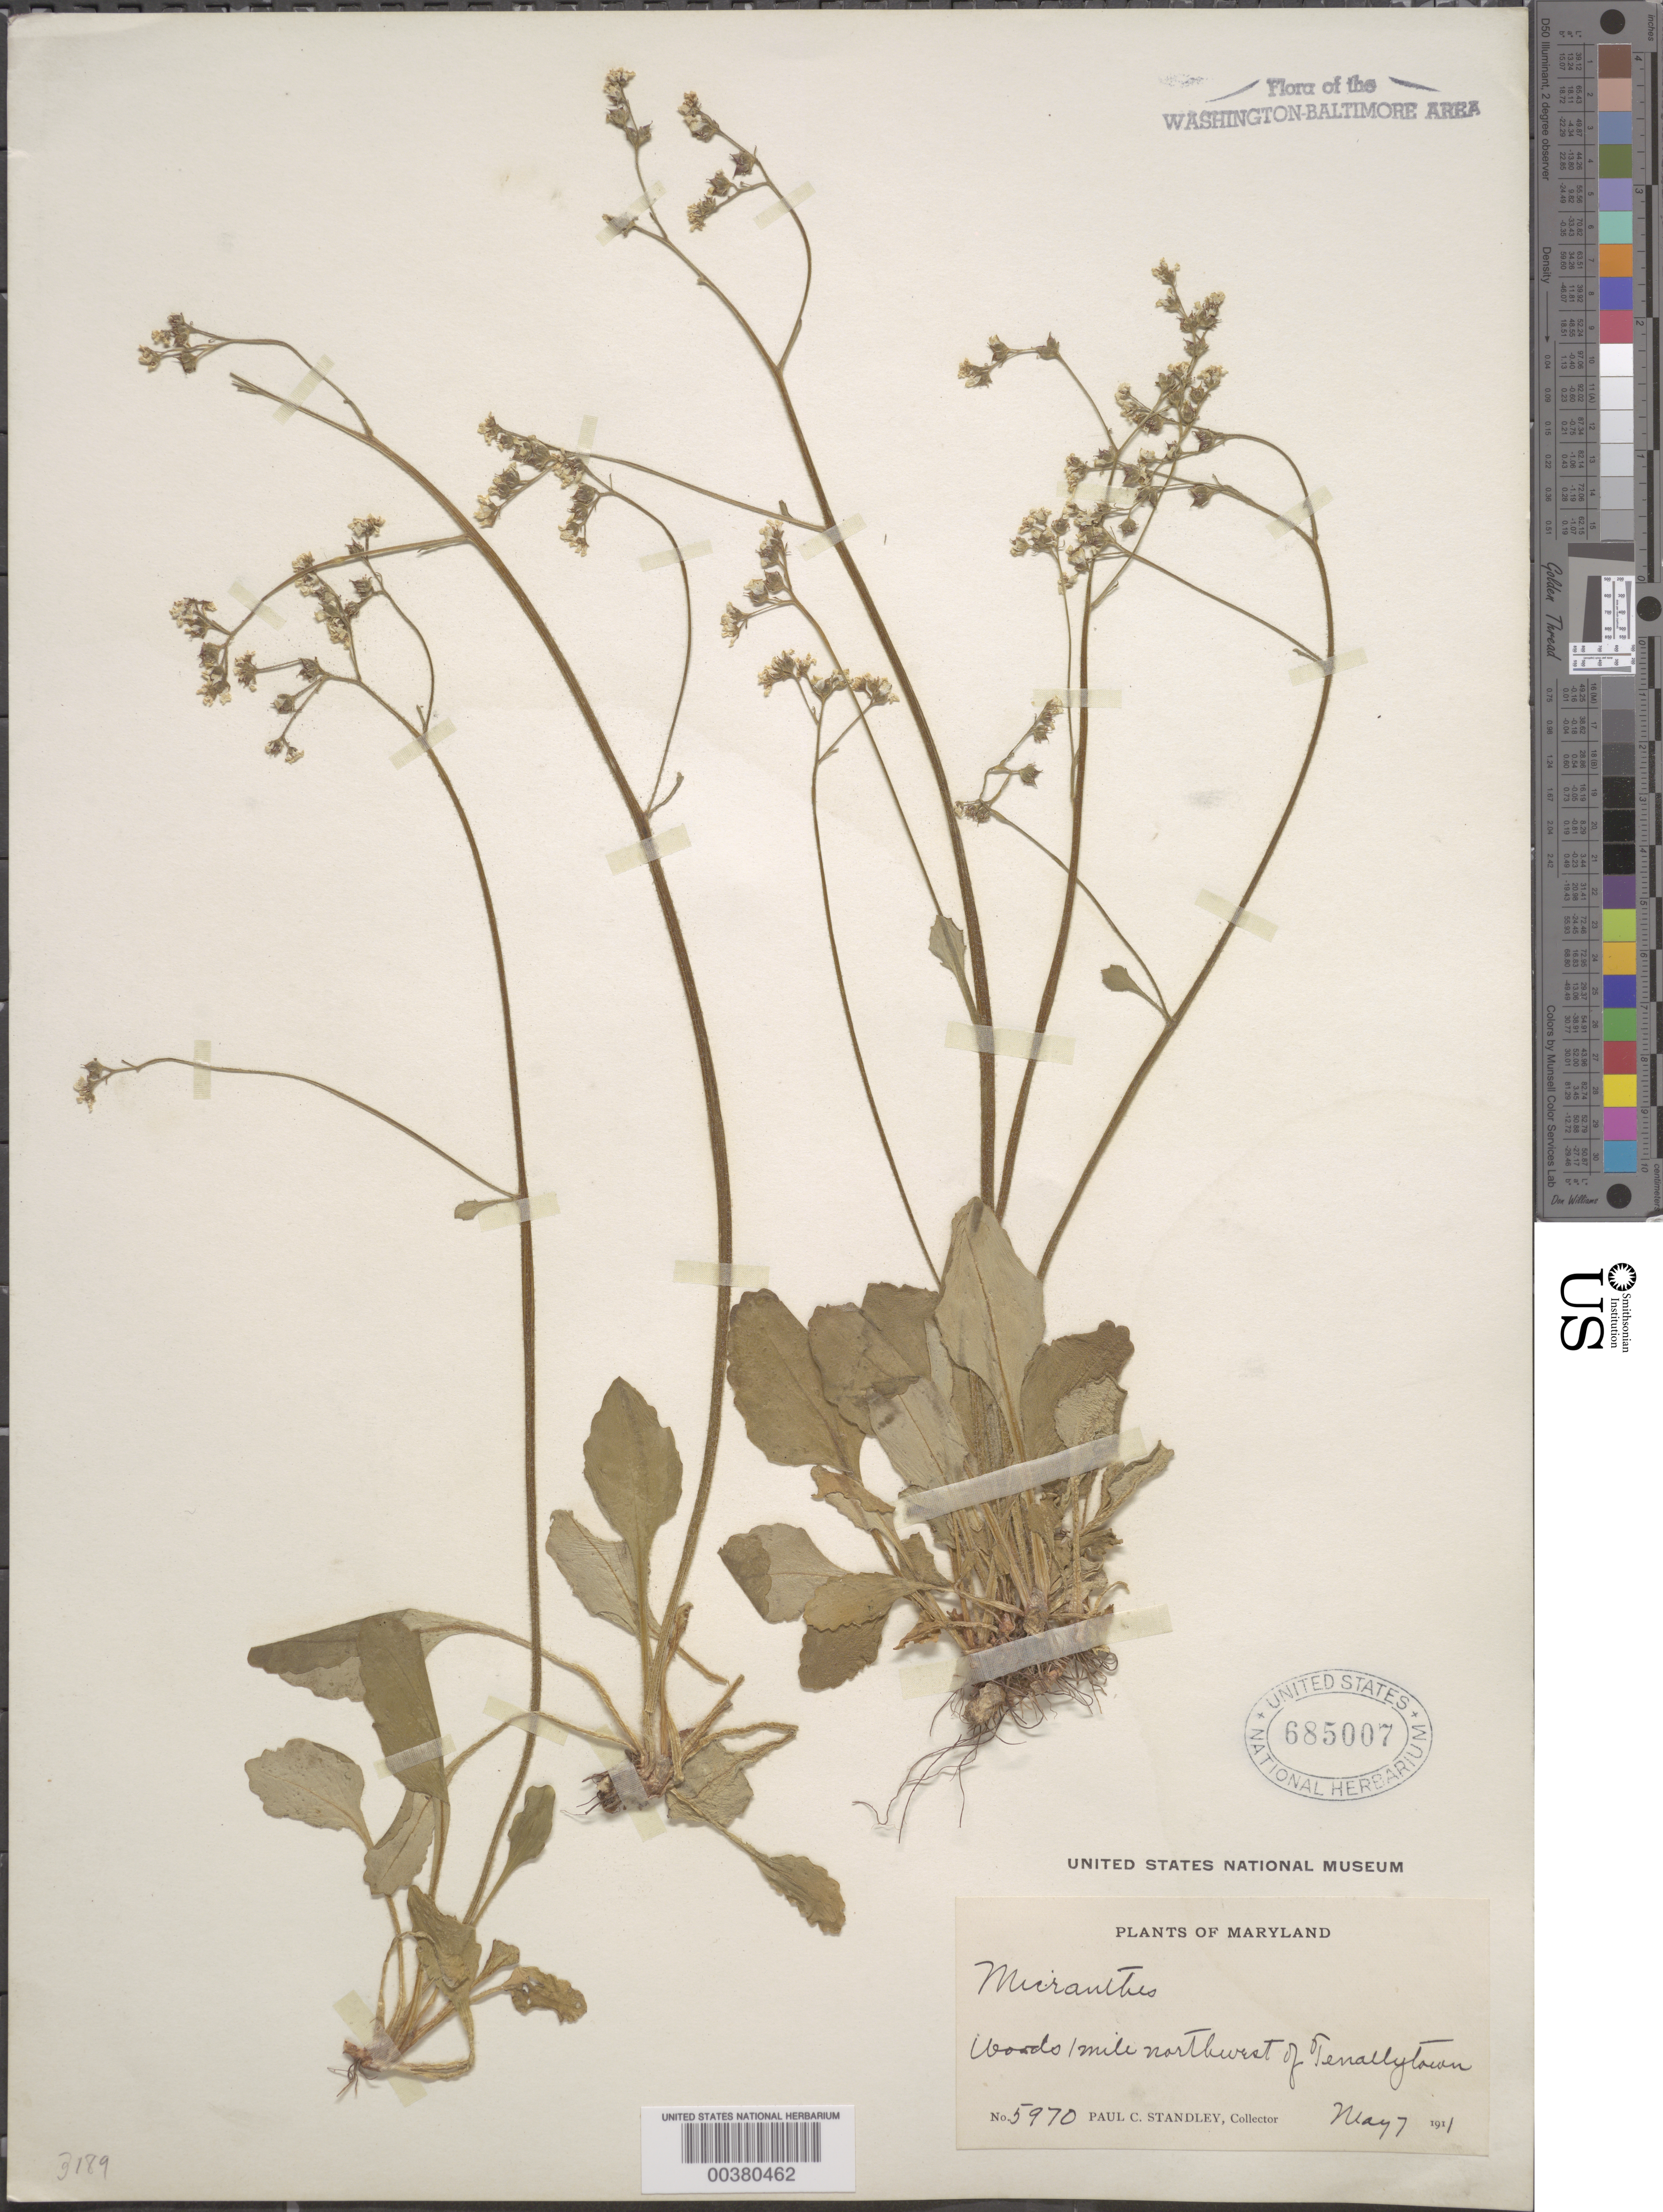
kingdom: Plantae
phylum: Tracheophyta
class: Magnoliopsida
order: Saxifragales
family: Saxifragaceae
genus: Micranthes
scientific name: Micranthes virginiensis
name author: (Michx.) Small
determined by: Strong, Mark T., (BOT), Smithsonian Institution - National Museum of Natural History (UNITED STATES)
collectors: P. C. Standley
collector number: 5970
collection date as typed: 07 May 1911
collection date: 1911-05-07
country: United States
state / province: Maryland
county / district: Montgomery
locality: Northwest of Tenallytown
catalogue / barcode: US 685007